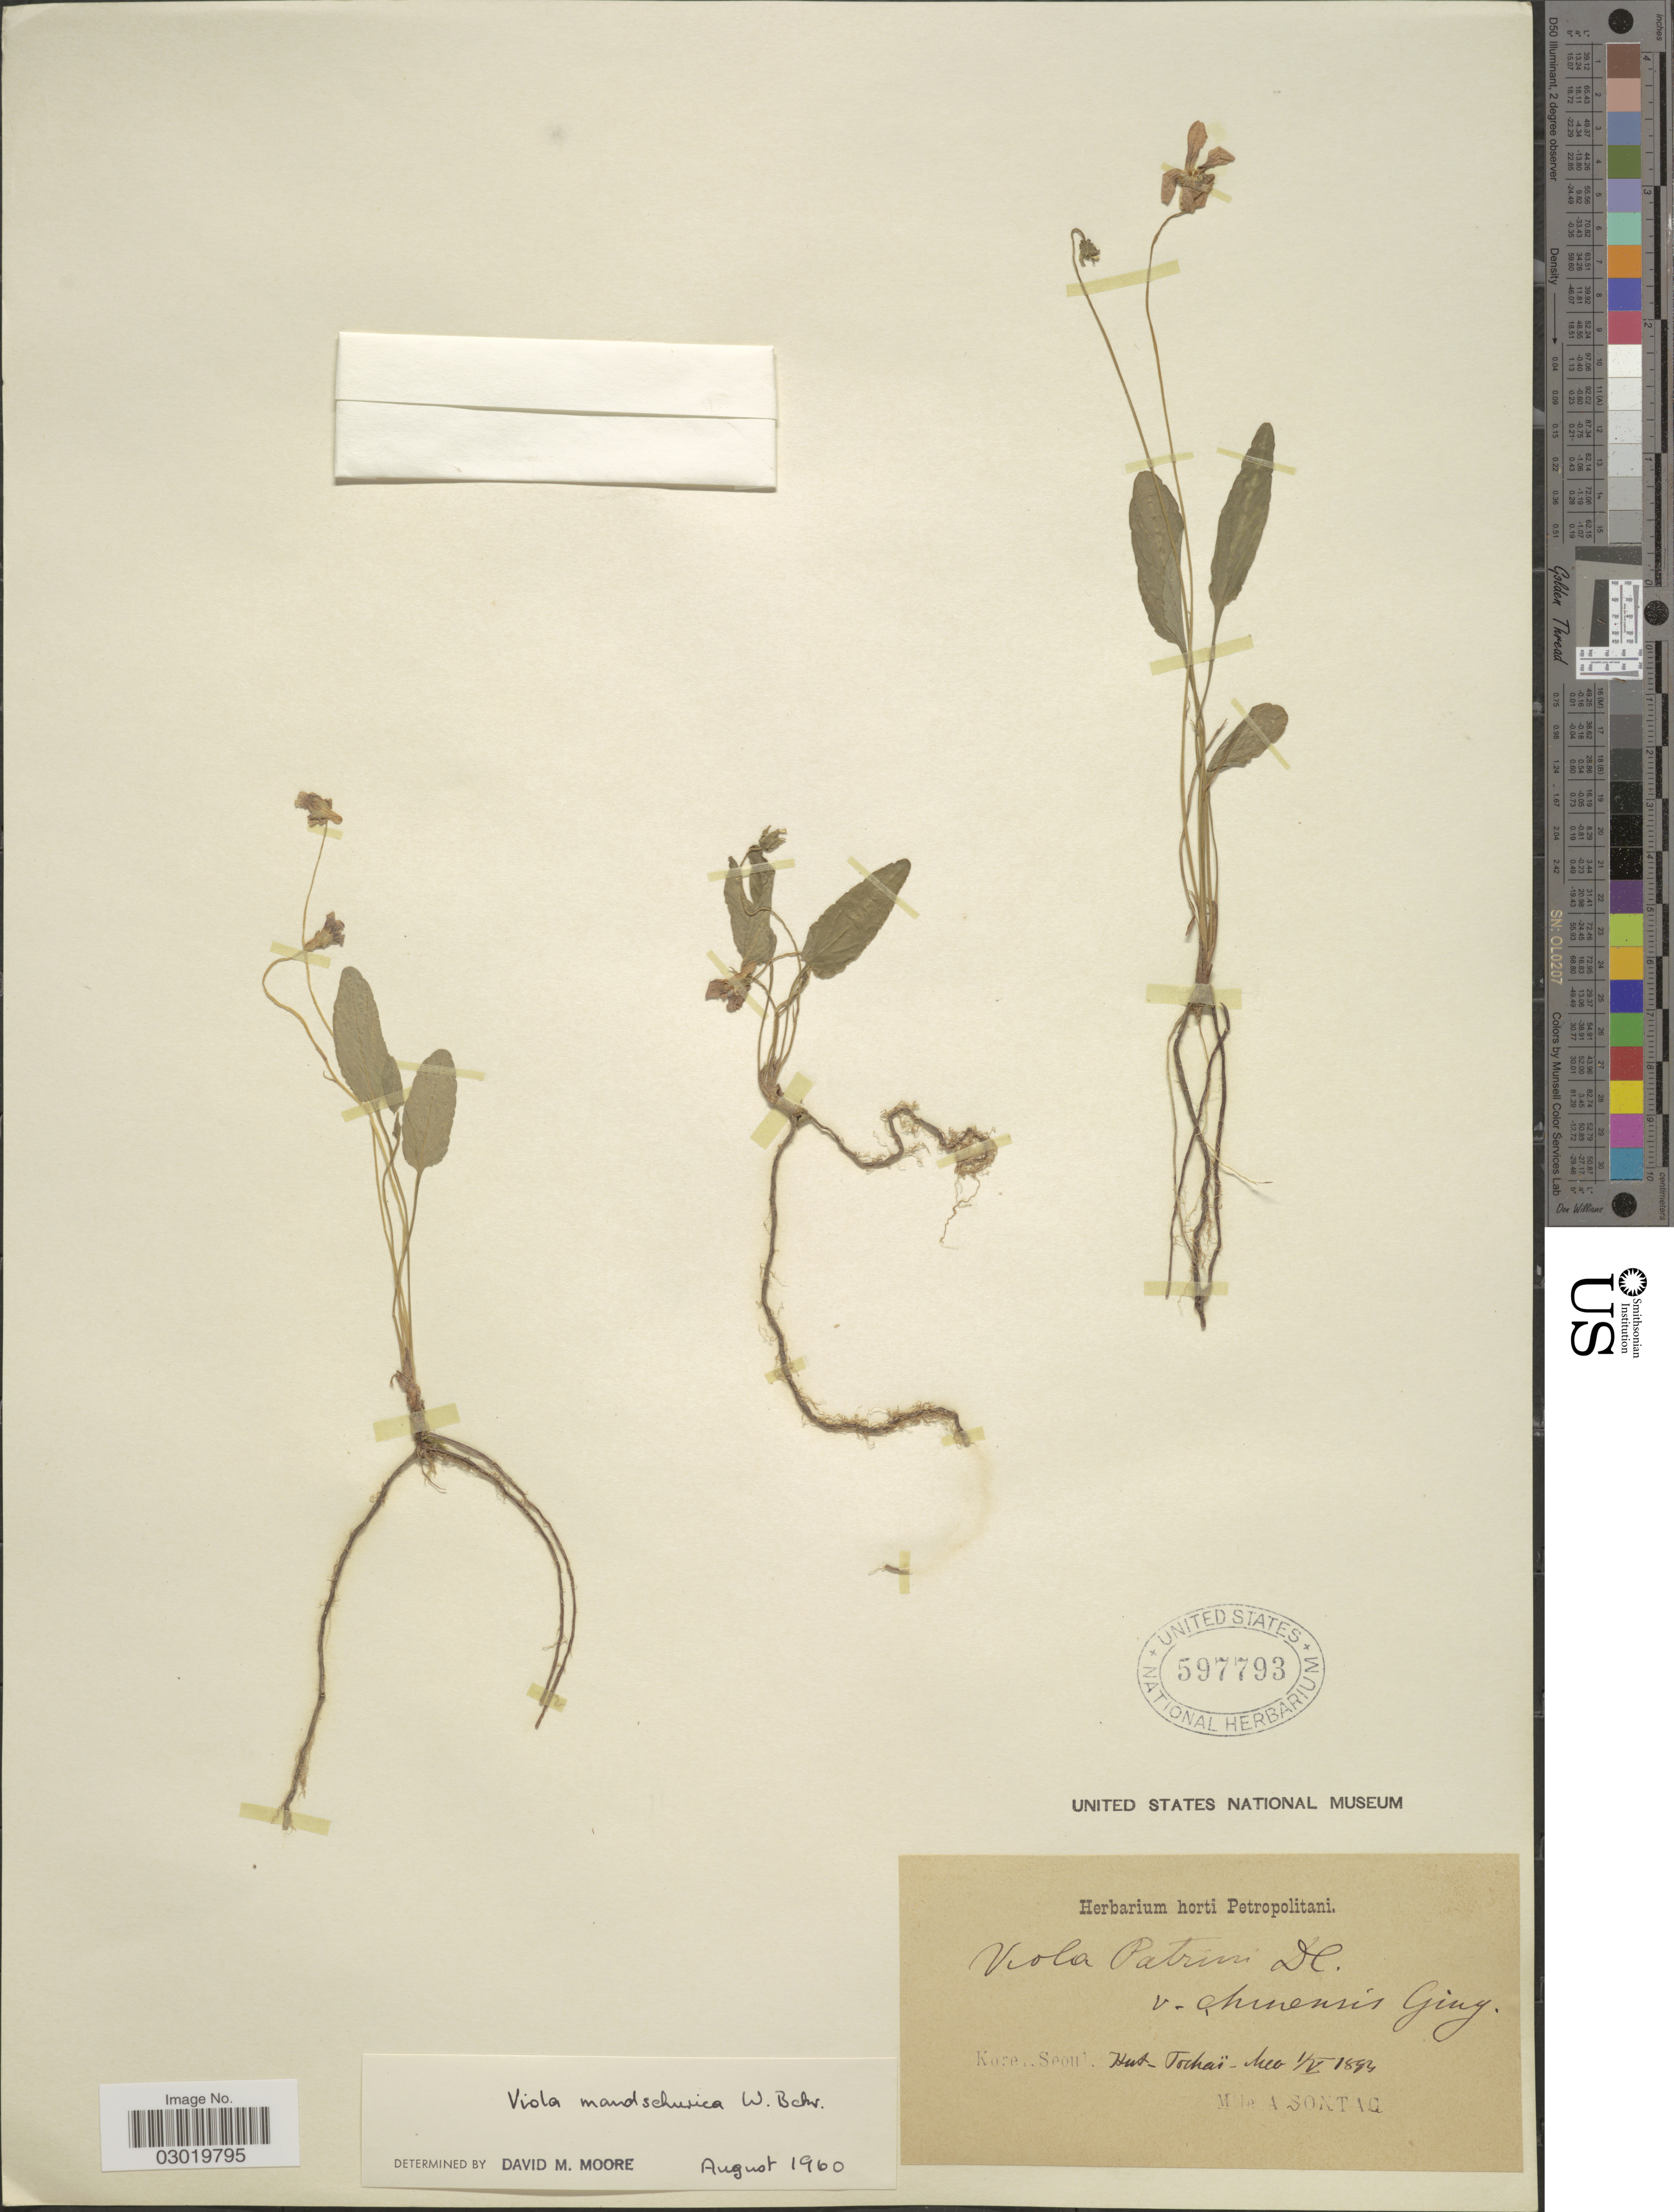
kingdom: Plantae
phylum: Tracheophyta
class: Magnoliopsida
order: Malpighiales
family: Violaceae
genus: Viola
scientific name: Viola mandshurica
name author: W. Becker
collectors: A. Sontag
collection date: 1894-05-01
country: South Korea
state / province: Seoul Special City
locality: Seoul, Hut-Tochaï.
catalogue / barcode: US 597793